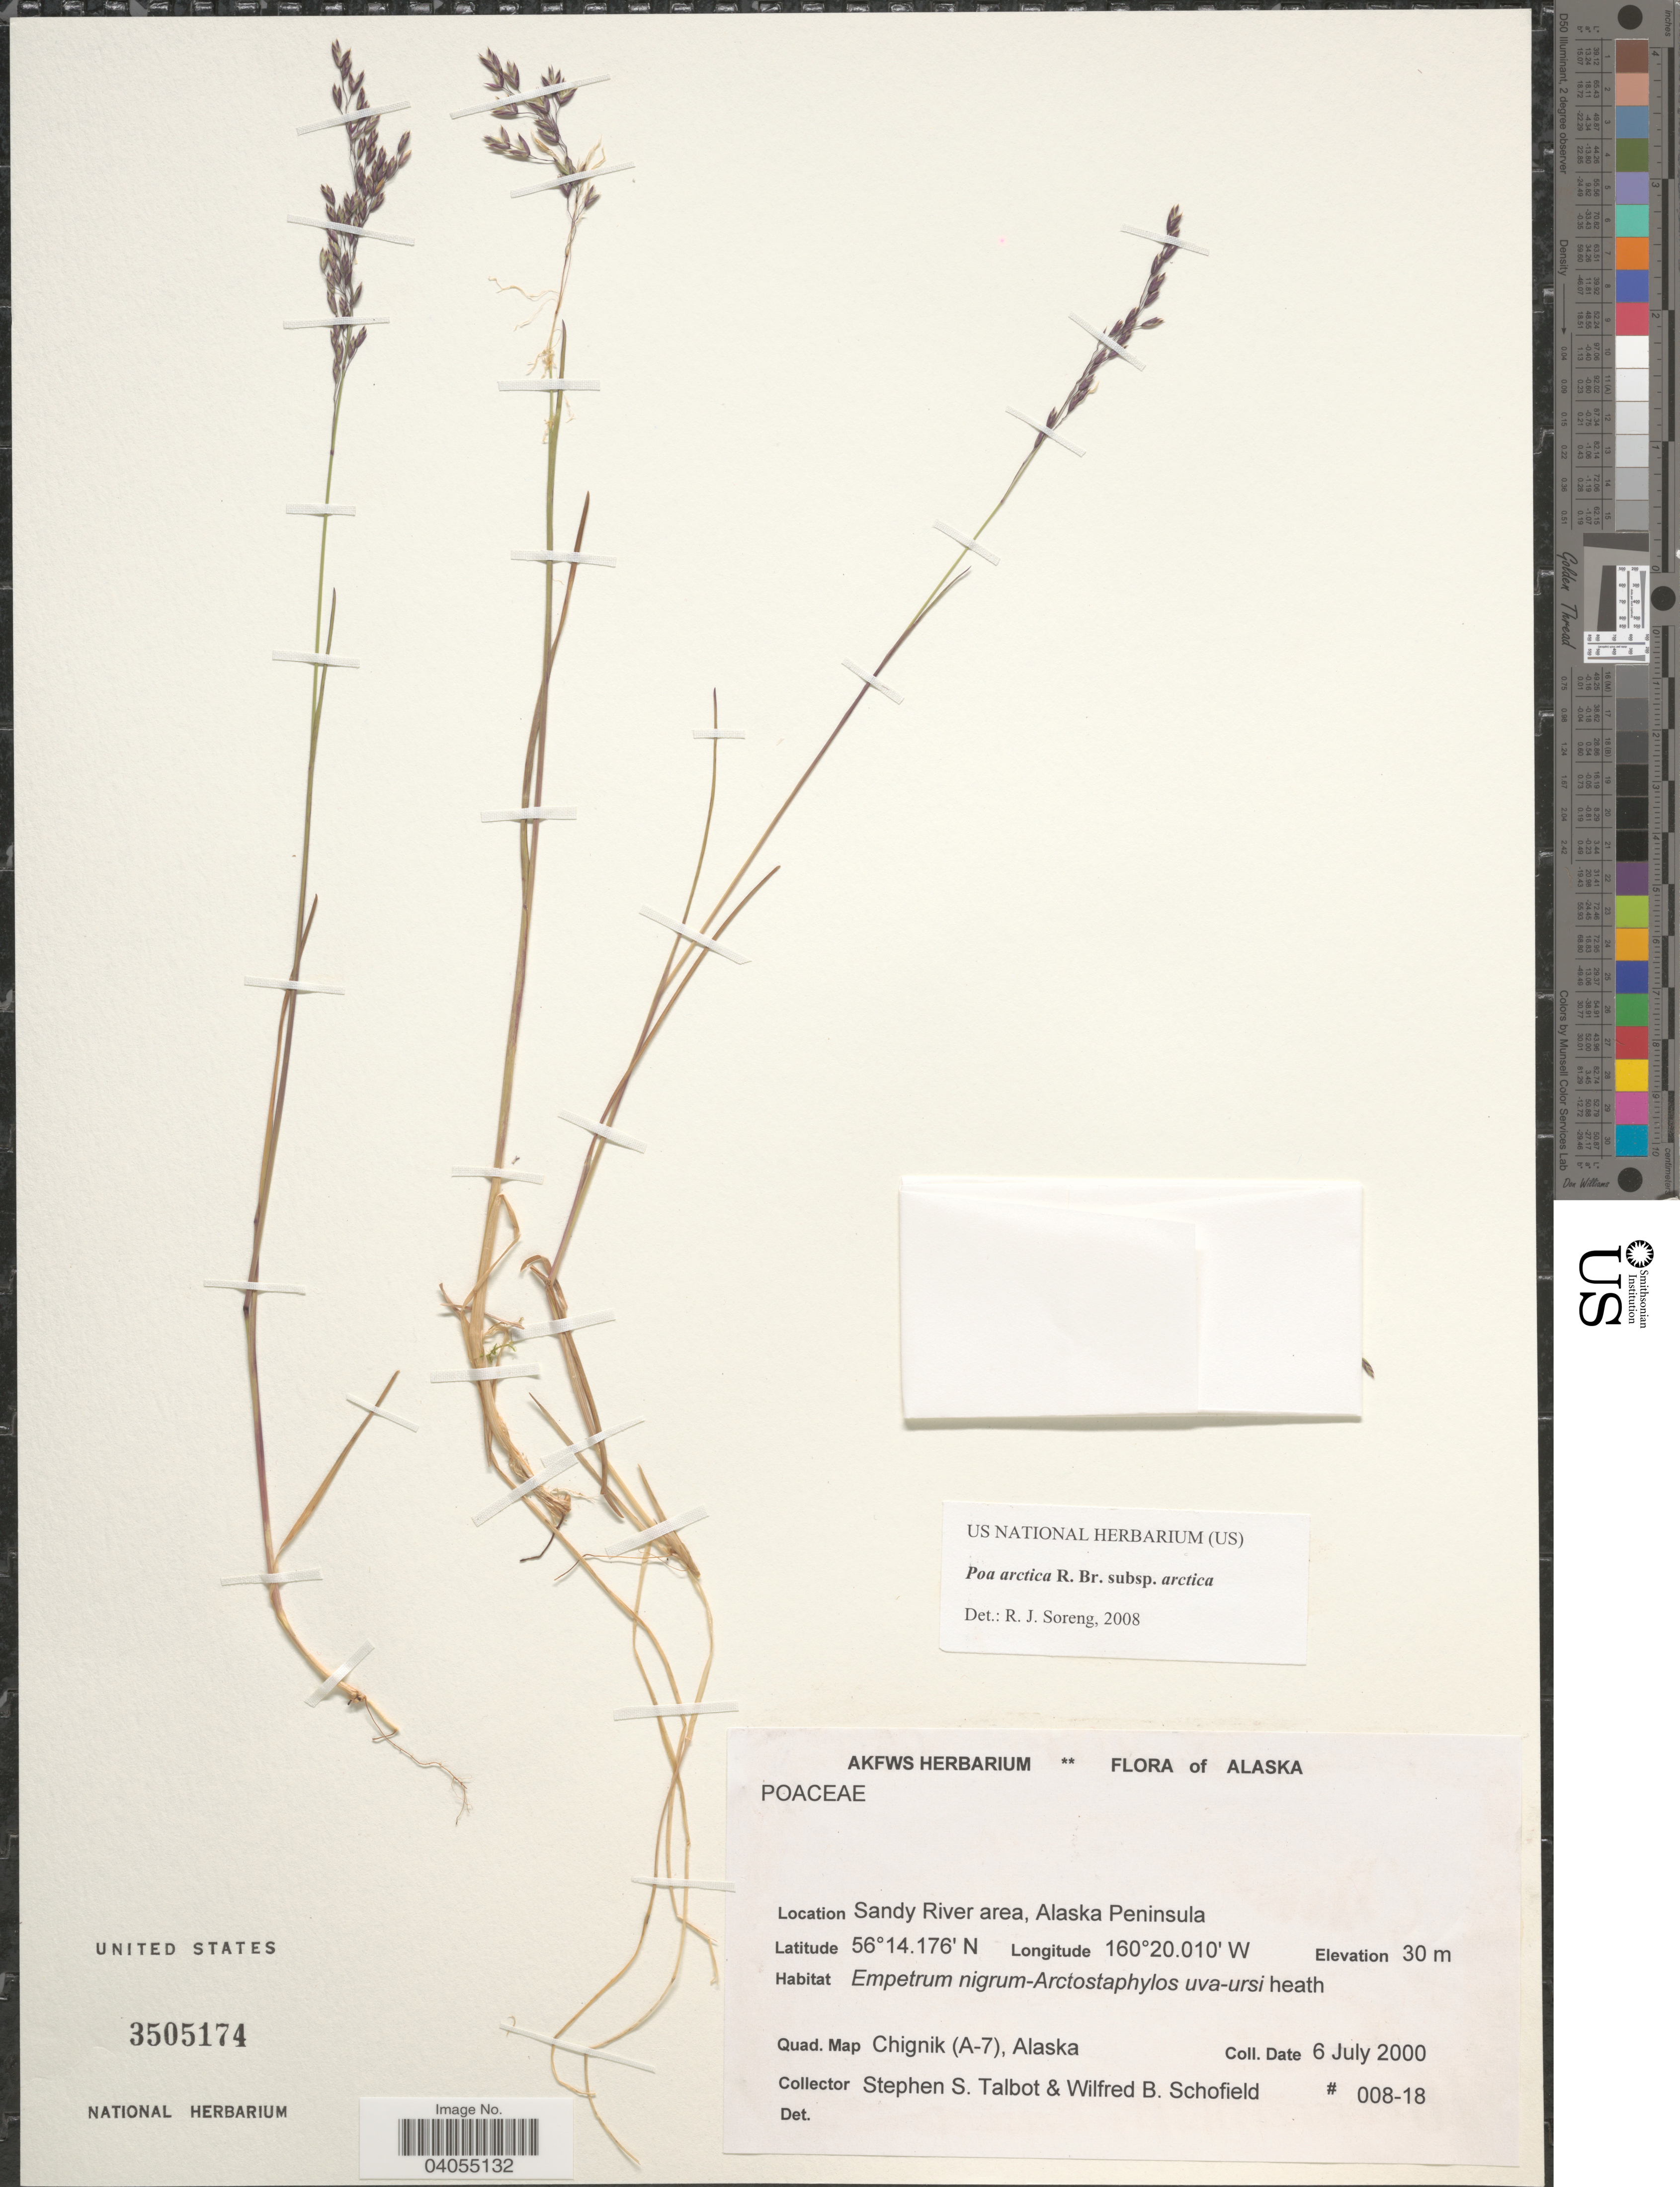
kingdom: Plantae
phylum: Tracheophyta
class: Liliopsida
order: Poales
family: Poaceae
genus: Poa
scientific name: Poa arctica subsp. arctica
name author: R. Br.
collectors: S. S. Talbot & W. Schofield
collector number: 008-18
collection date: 2000-07-06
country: United States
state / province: Alaska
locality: Sandy River area, Alaska Peninsula. Quad. Map Chignik (A-7).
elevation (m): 30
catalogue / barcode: US 3505174